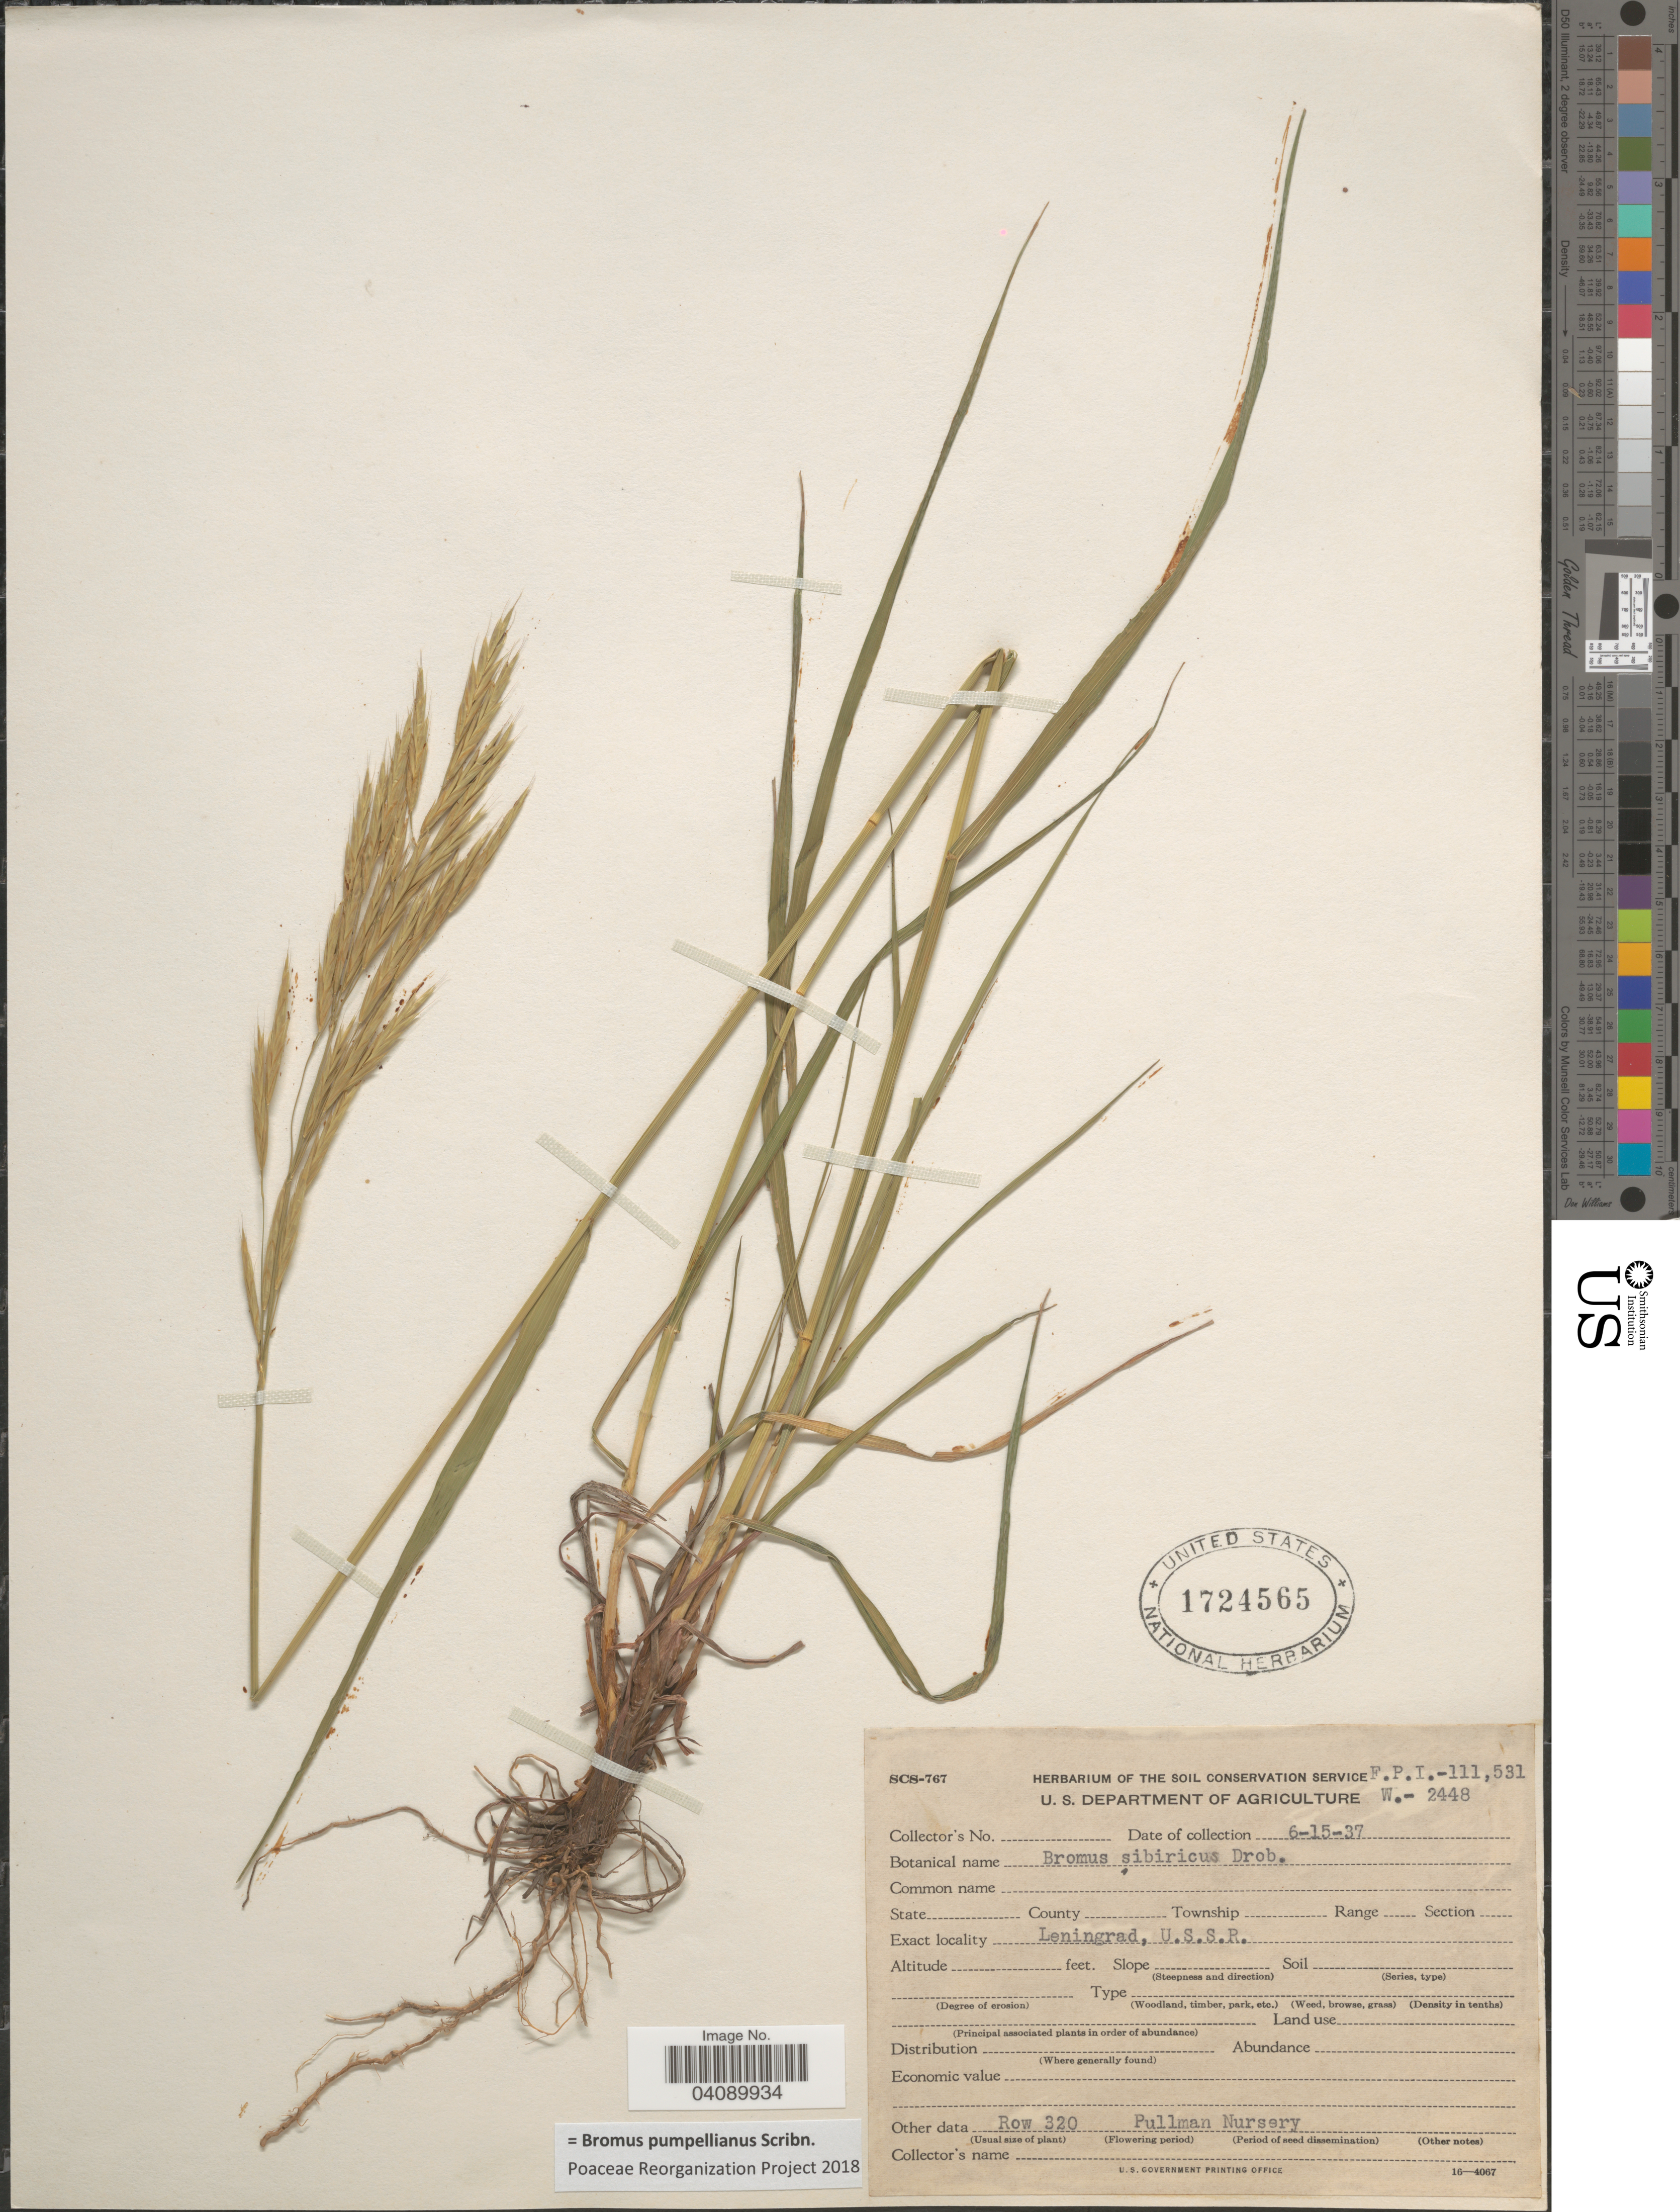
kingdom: Plantae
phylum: Tracheophyta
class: Liliopsida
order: Poales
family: Poaceae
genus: Bromus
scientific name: Bromus pumpellianus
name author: Scribn.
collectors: Herbarium of the Soil Conservation Service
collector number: F.P.I.111531/W-2448?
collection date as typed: Transcribed d/m/y: 15/6/37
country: United States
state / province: Washington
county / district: Whitman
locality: Row 320 Pullman Nursery.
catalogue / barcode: US 1724565